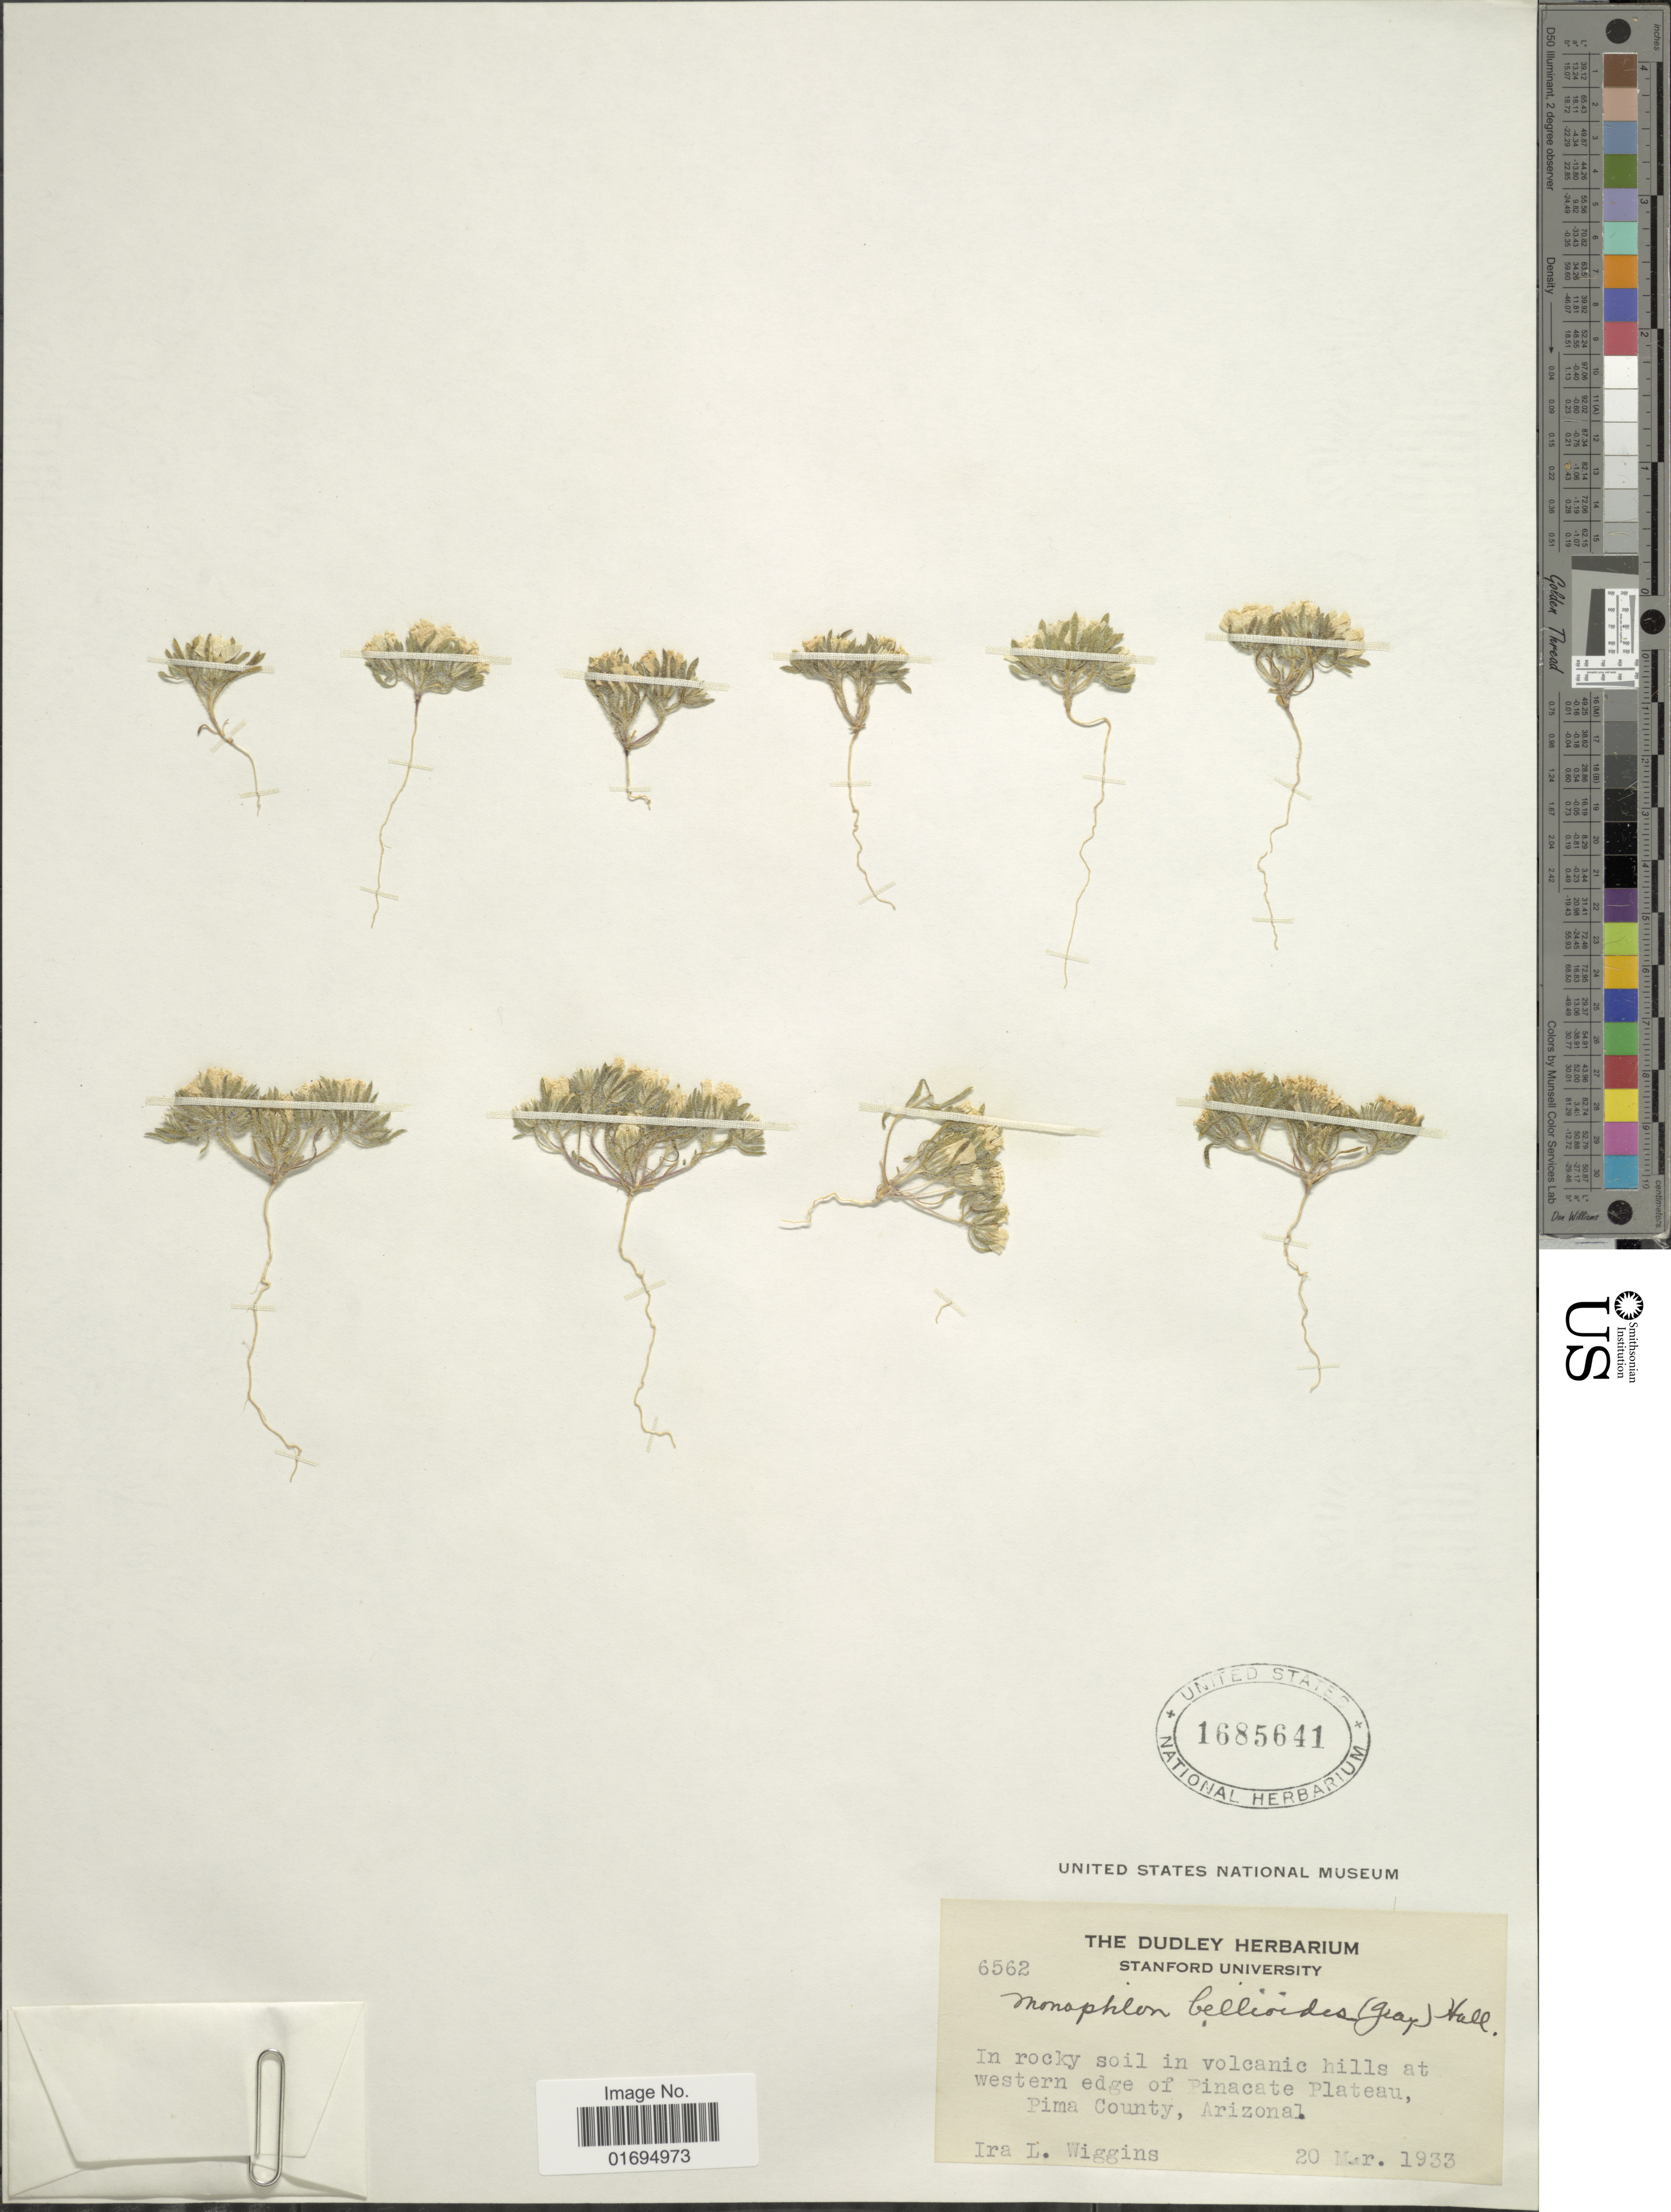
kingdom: Plantae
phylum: Tracheophyta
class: Magnoliopsida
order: Asterales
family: Asteraceae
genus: Monoptilon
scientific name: Monoptilon bellioides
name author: (A. Gray) H.M. Hall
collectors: I. L. Wiggins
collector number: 6562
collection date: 1933-03-20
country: United States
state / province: Arizona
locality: In volcanic hills at western edge of Pinacate Plateau, Pima County, Arizona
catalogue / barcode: US 1685641